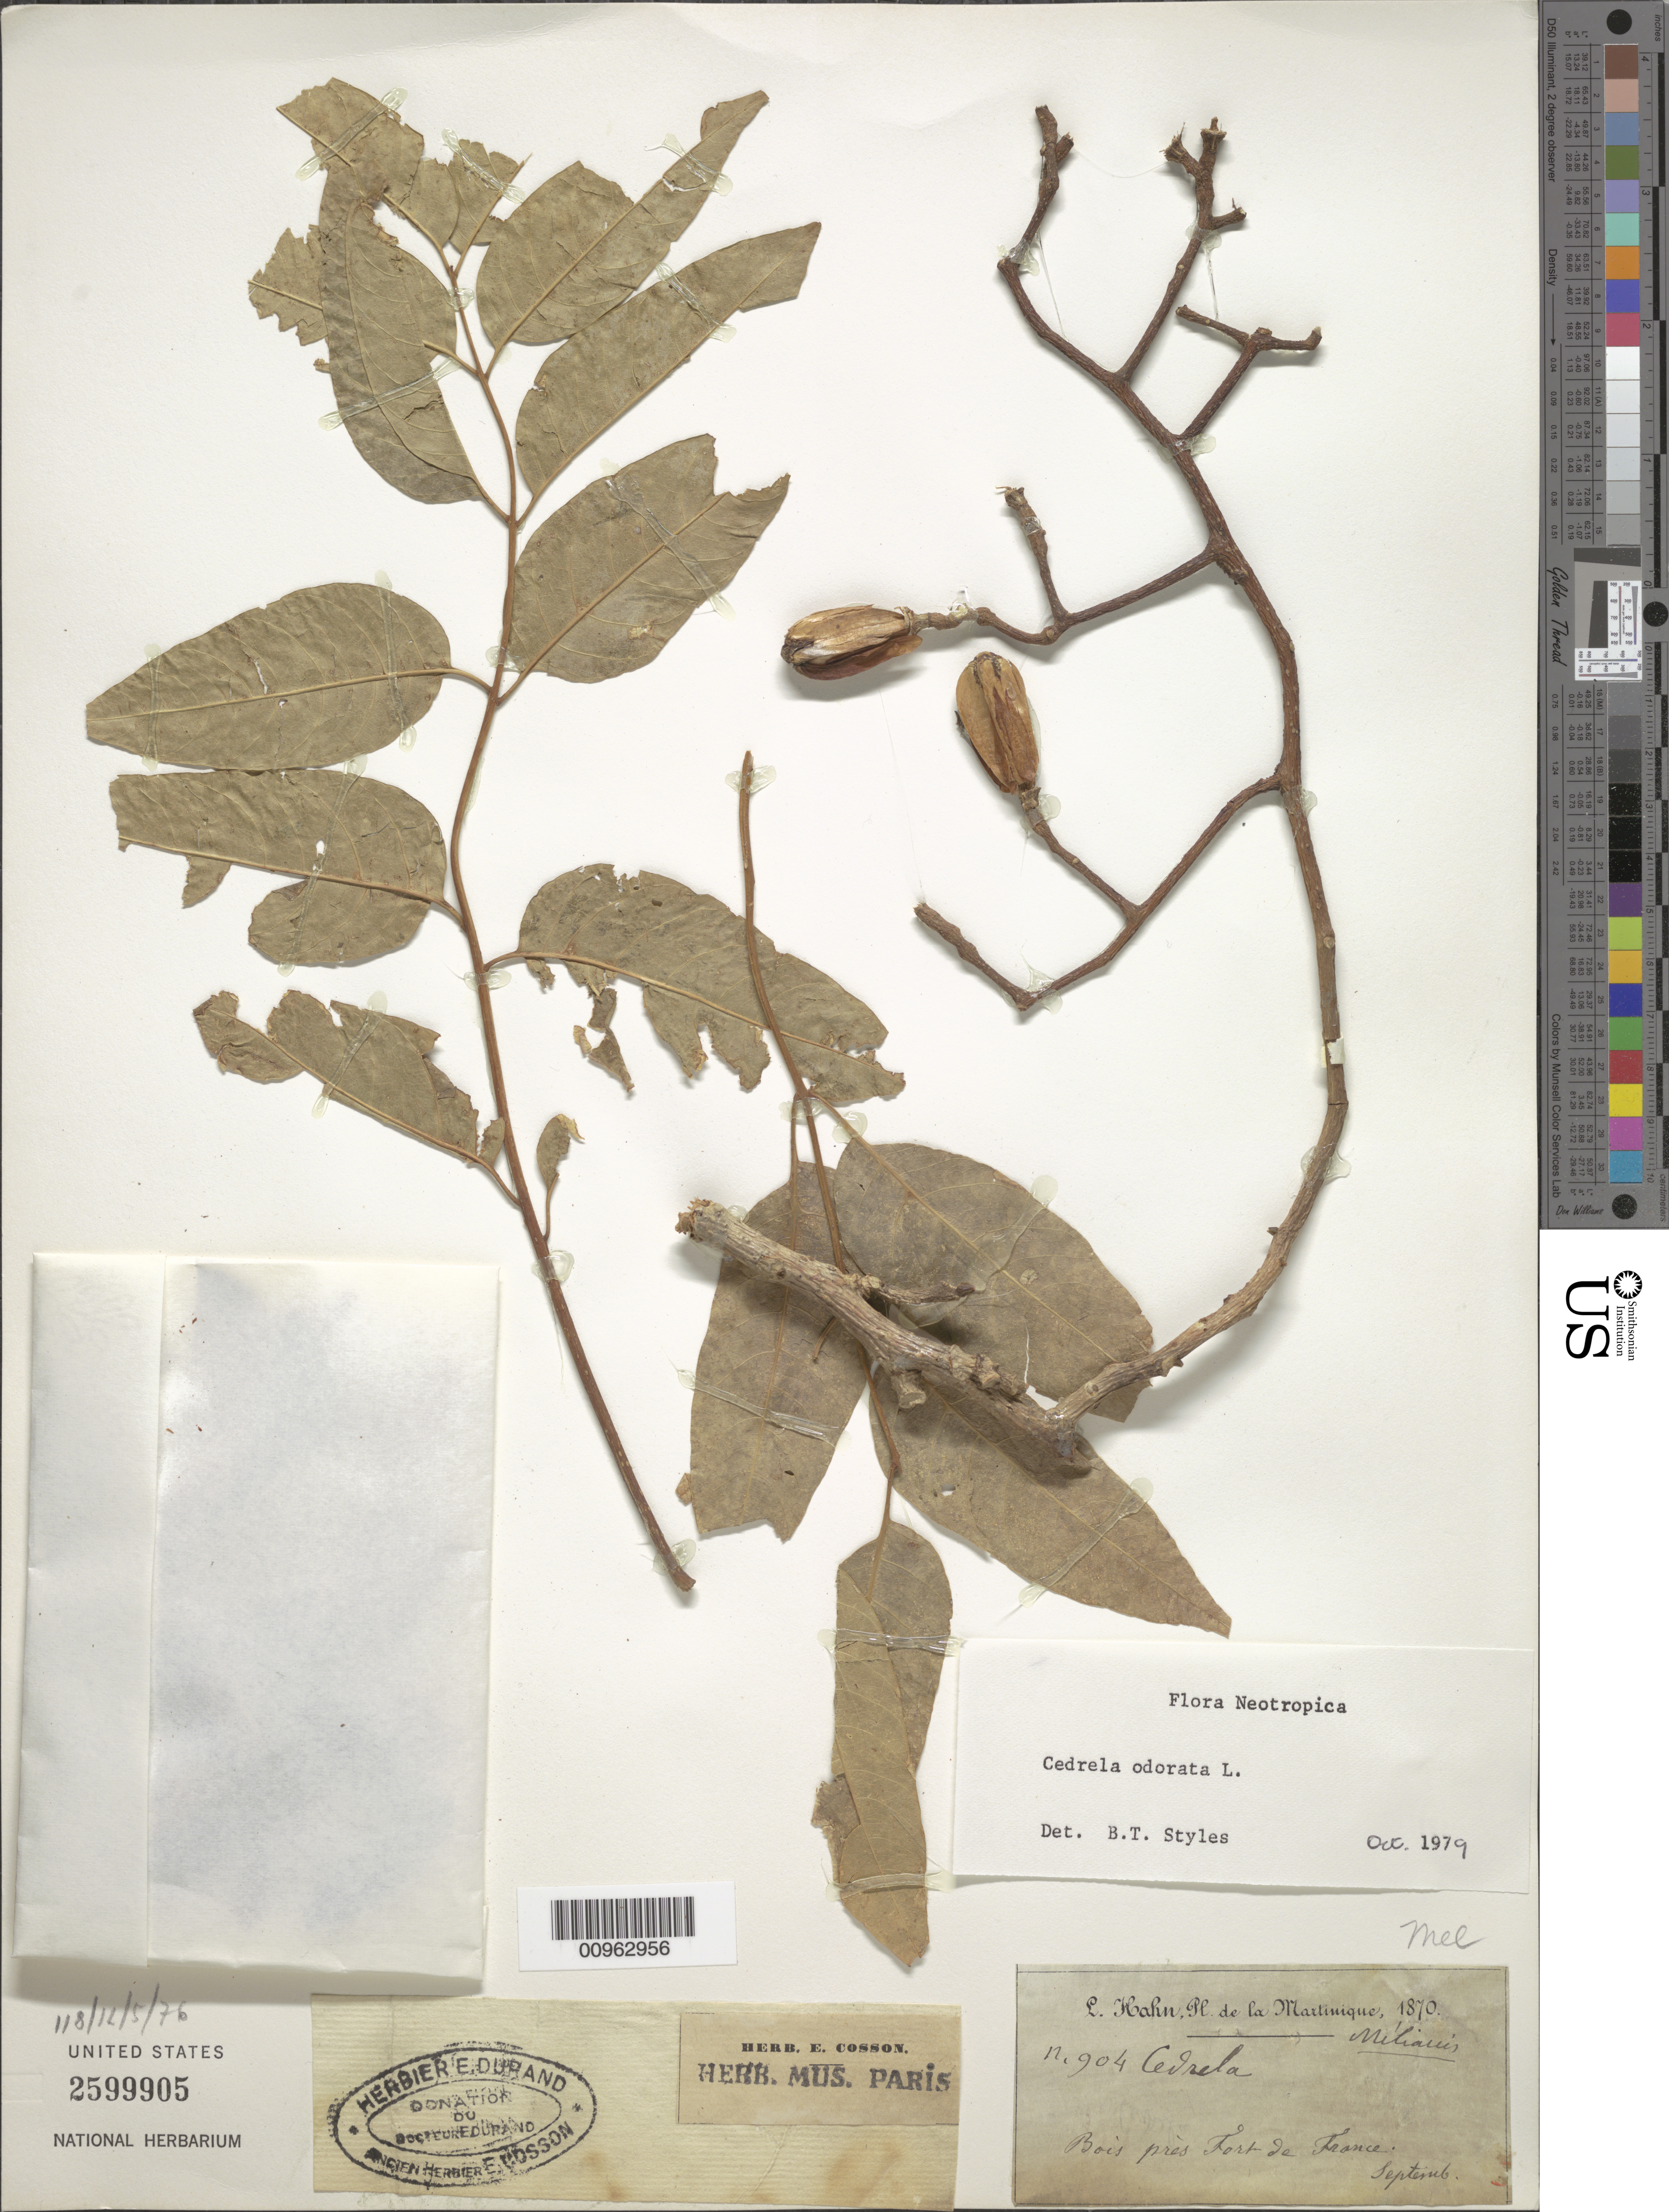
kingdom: Plantae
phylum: Tracheophyta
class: Magnoliopsida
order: Sapindales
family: Meliaceae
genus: Cedrela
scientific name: Cedrela odorata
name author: L.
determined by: Styles, B. T.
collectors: L. Hahn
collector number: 904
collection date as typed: Sep 1870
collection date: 1870-09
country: Martinique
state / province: Fort-de-France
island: Martinique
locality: Bois prés Fort de France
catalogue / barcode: US 2599905